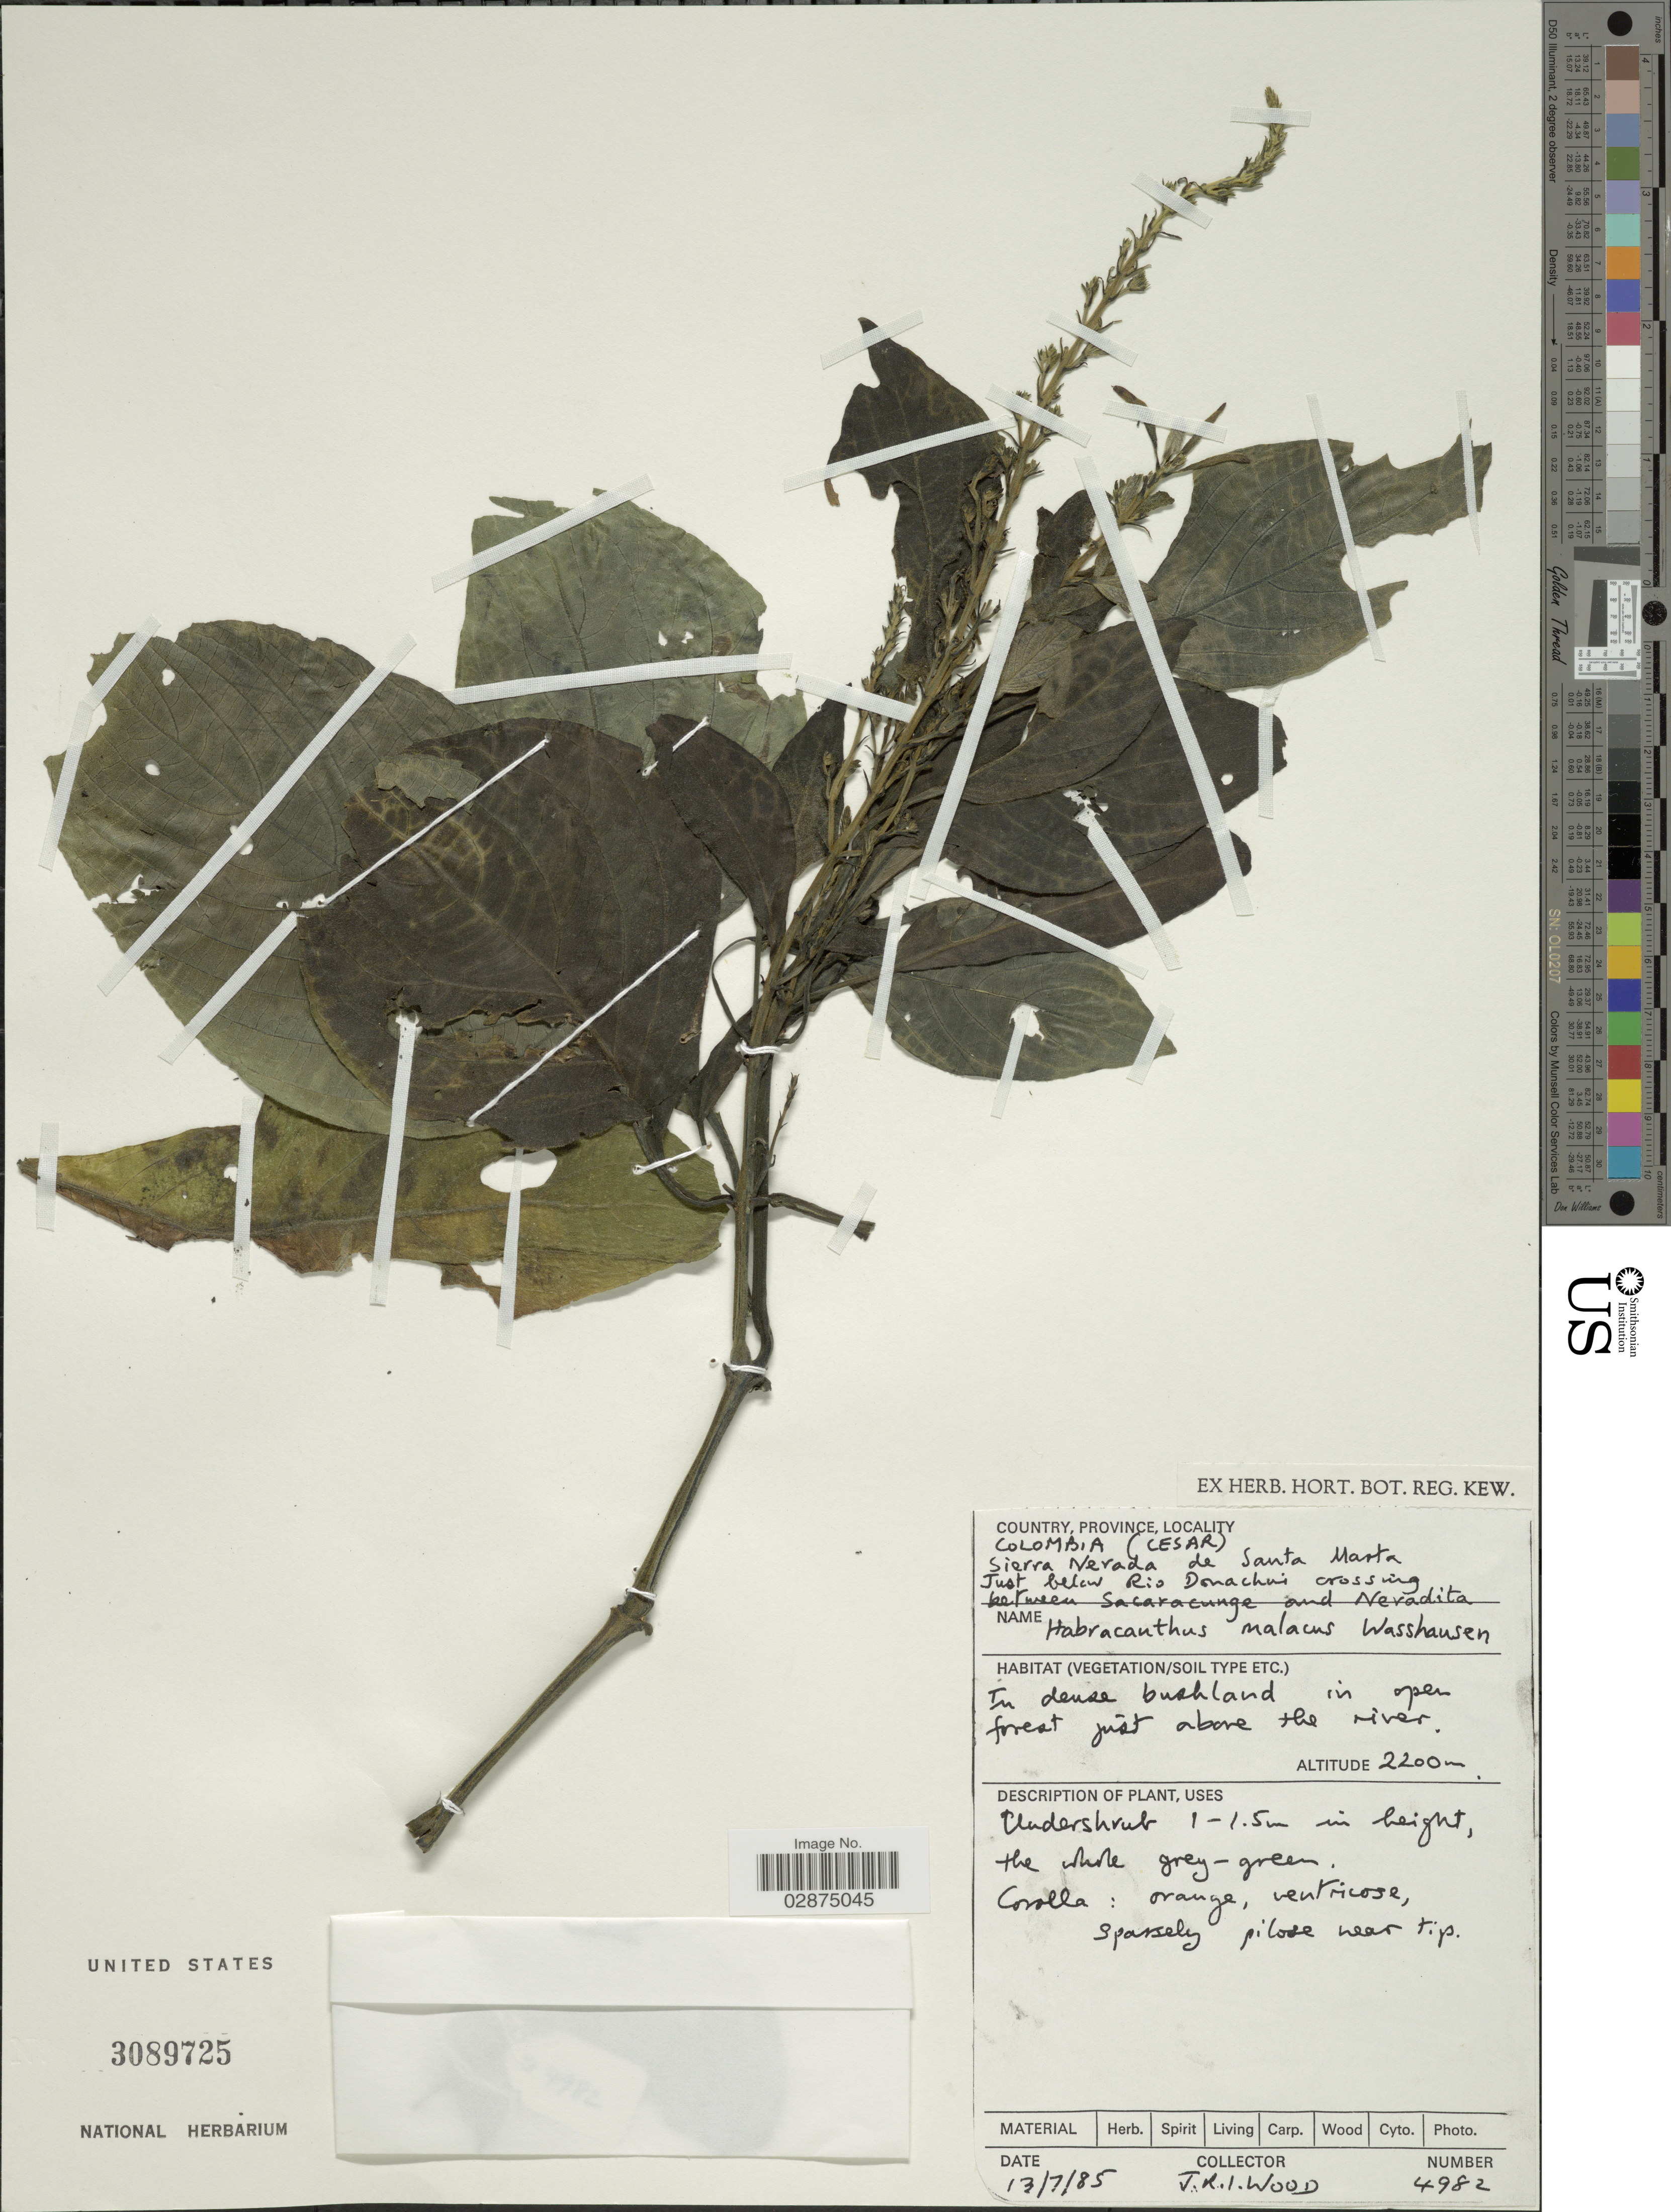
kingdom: Plantae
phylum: Tracheophyta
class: Magnoliopsida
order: Lamiales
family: Acanthaceae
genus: Habracanthus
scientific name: Habracanthus malacus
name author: Wassh.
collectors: J. R. I. Wood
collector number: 4982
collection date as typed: Transcribed d/m/y: 13/7/85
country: Colombia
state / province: Cesar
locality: Sierra Nevada de Santa Marta. Just below Rio Donachui crossing between Sacaracunga and Nevadita.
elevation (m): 2200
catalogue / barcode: US 3089725